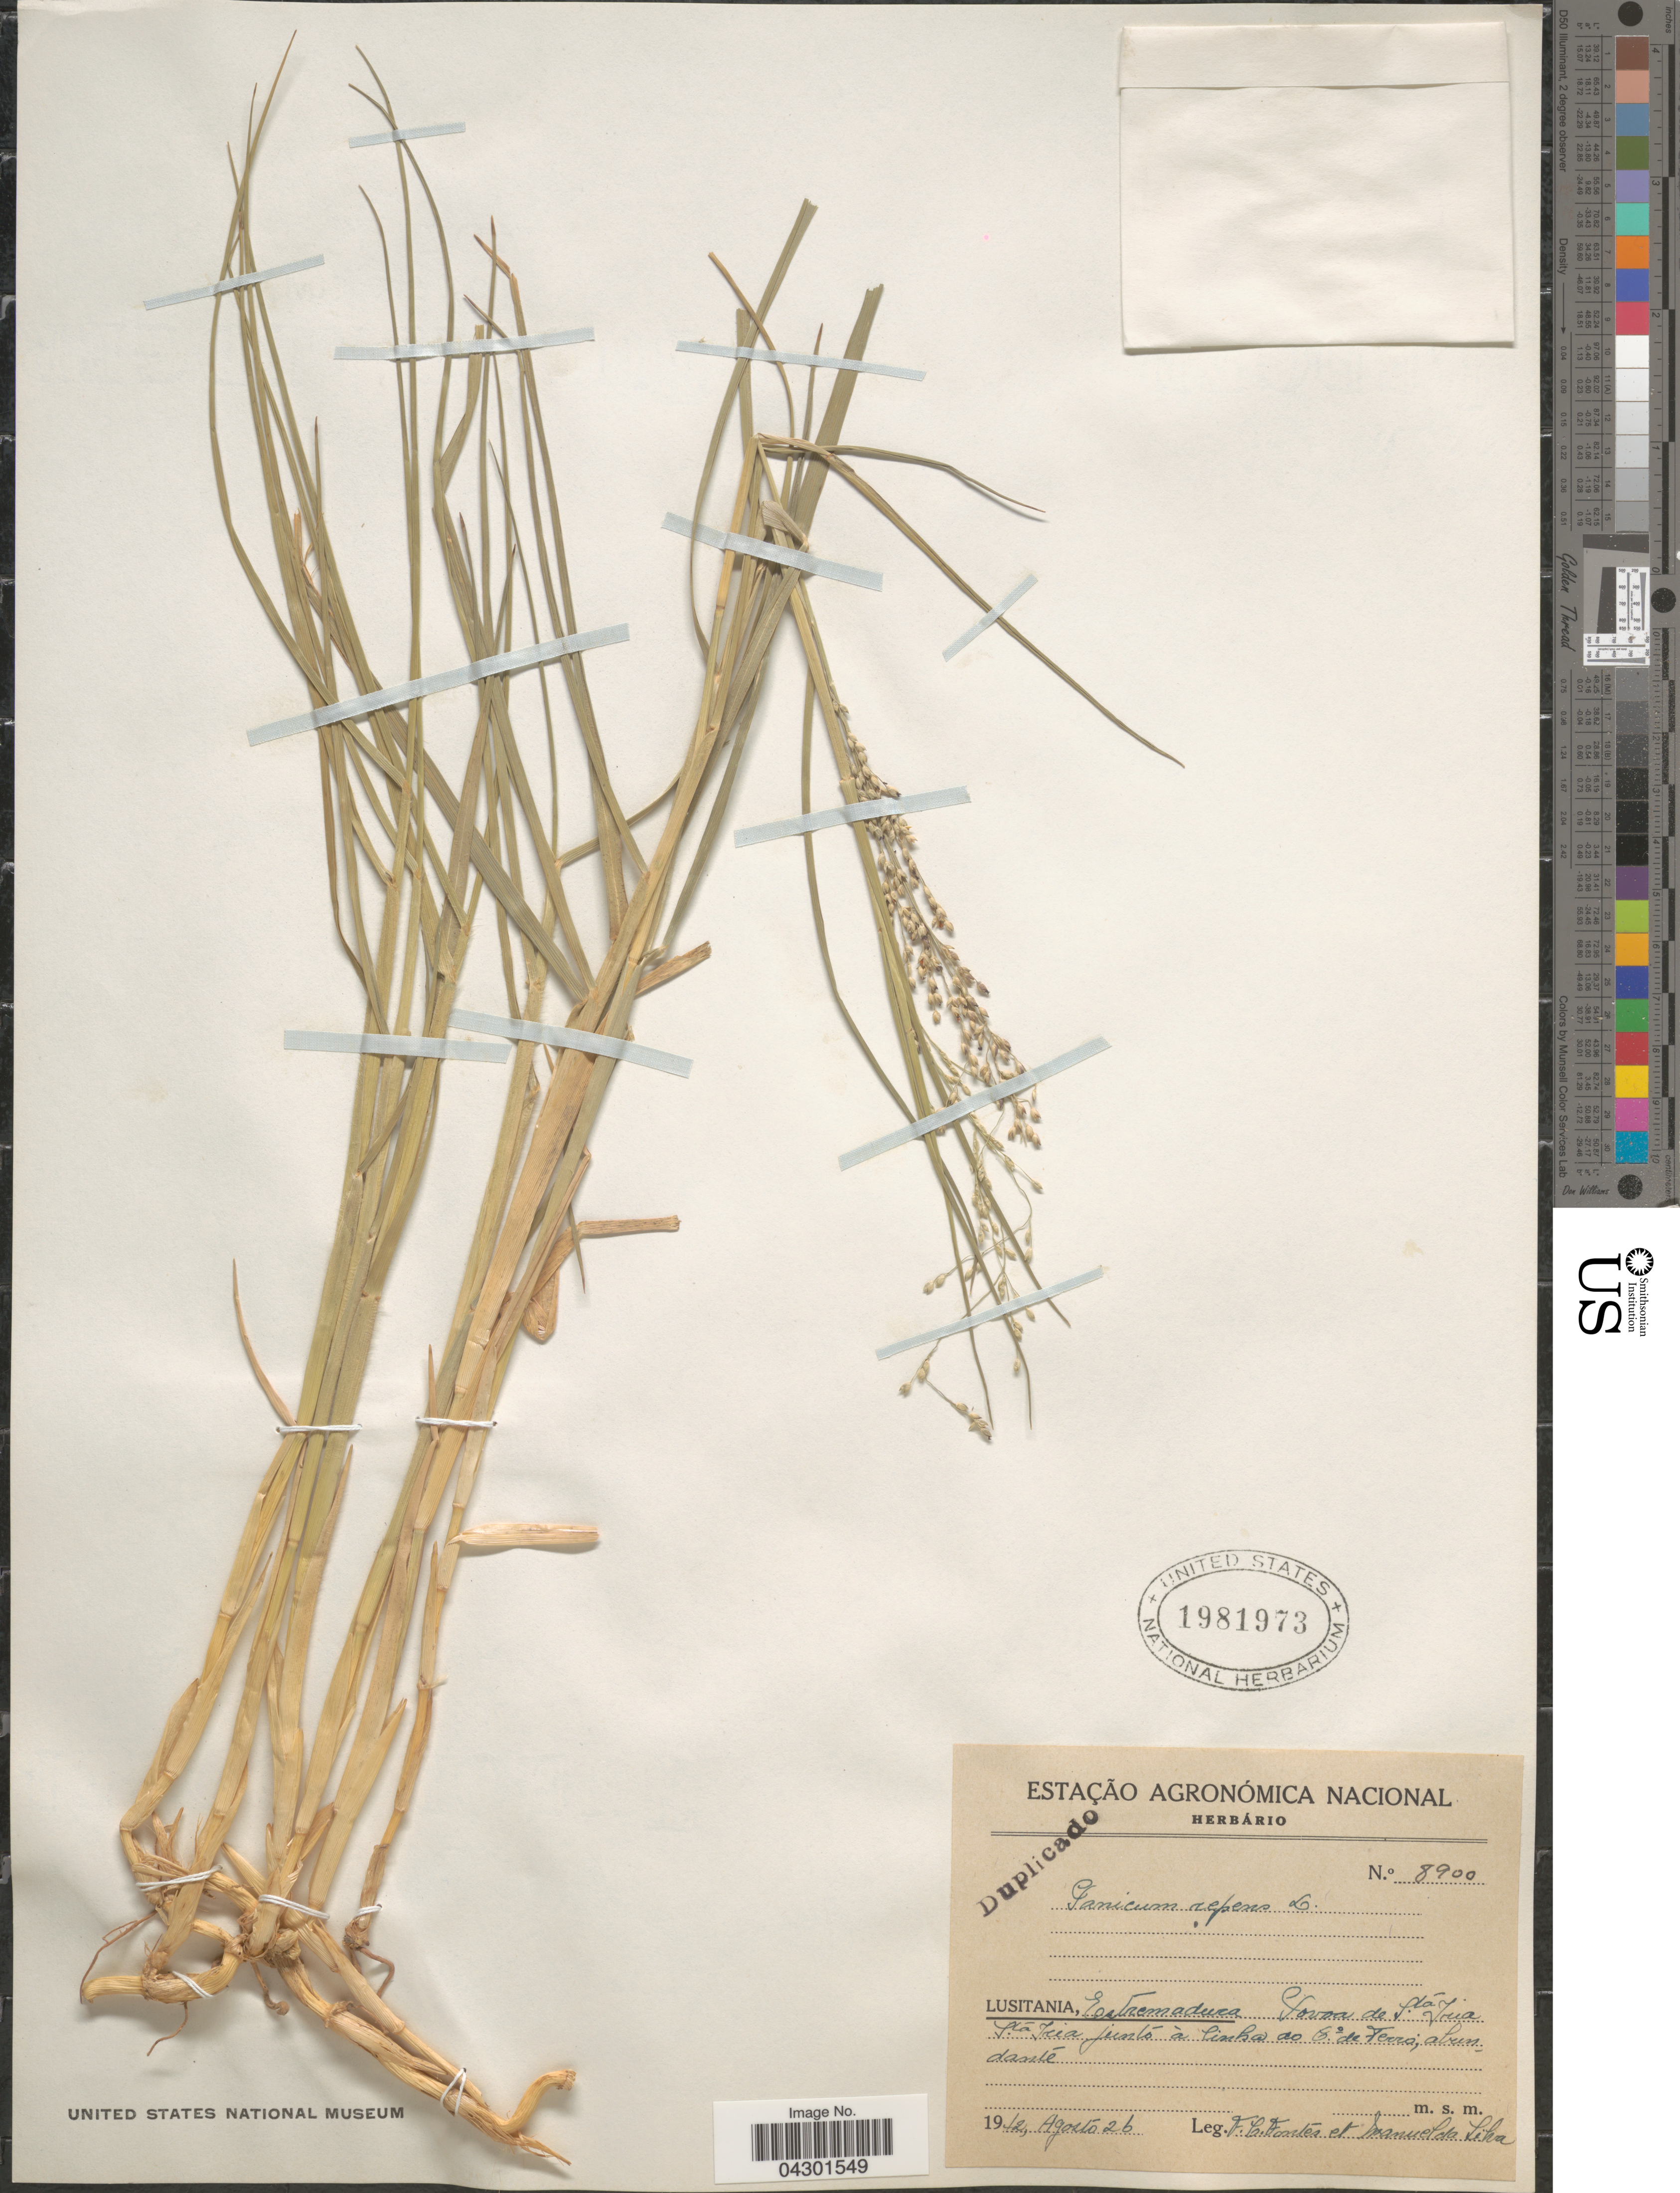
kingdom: Plantae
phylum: Tracheophyta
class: Liliopsida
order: Poales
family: Poaceae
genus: Panicum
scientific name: Panicum repens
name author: L.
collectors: Fontes, F. & M. Da Silva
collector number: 8900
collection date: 1942-08-26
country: Portugal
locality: Lusitania, Estremadura. Povoa de Sta. Iria. Sta. Tria junto à linha ao [illegible text] de Ferro.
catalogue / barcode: US 1981973